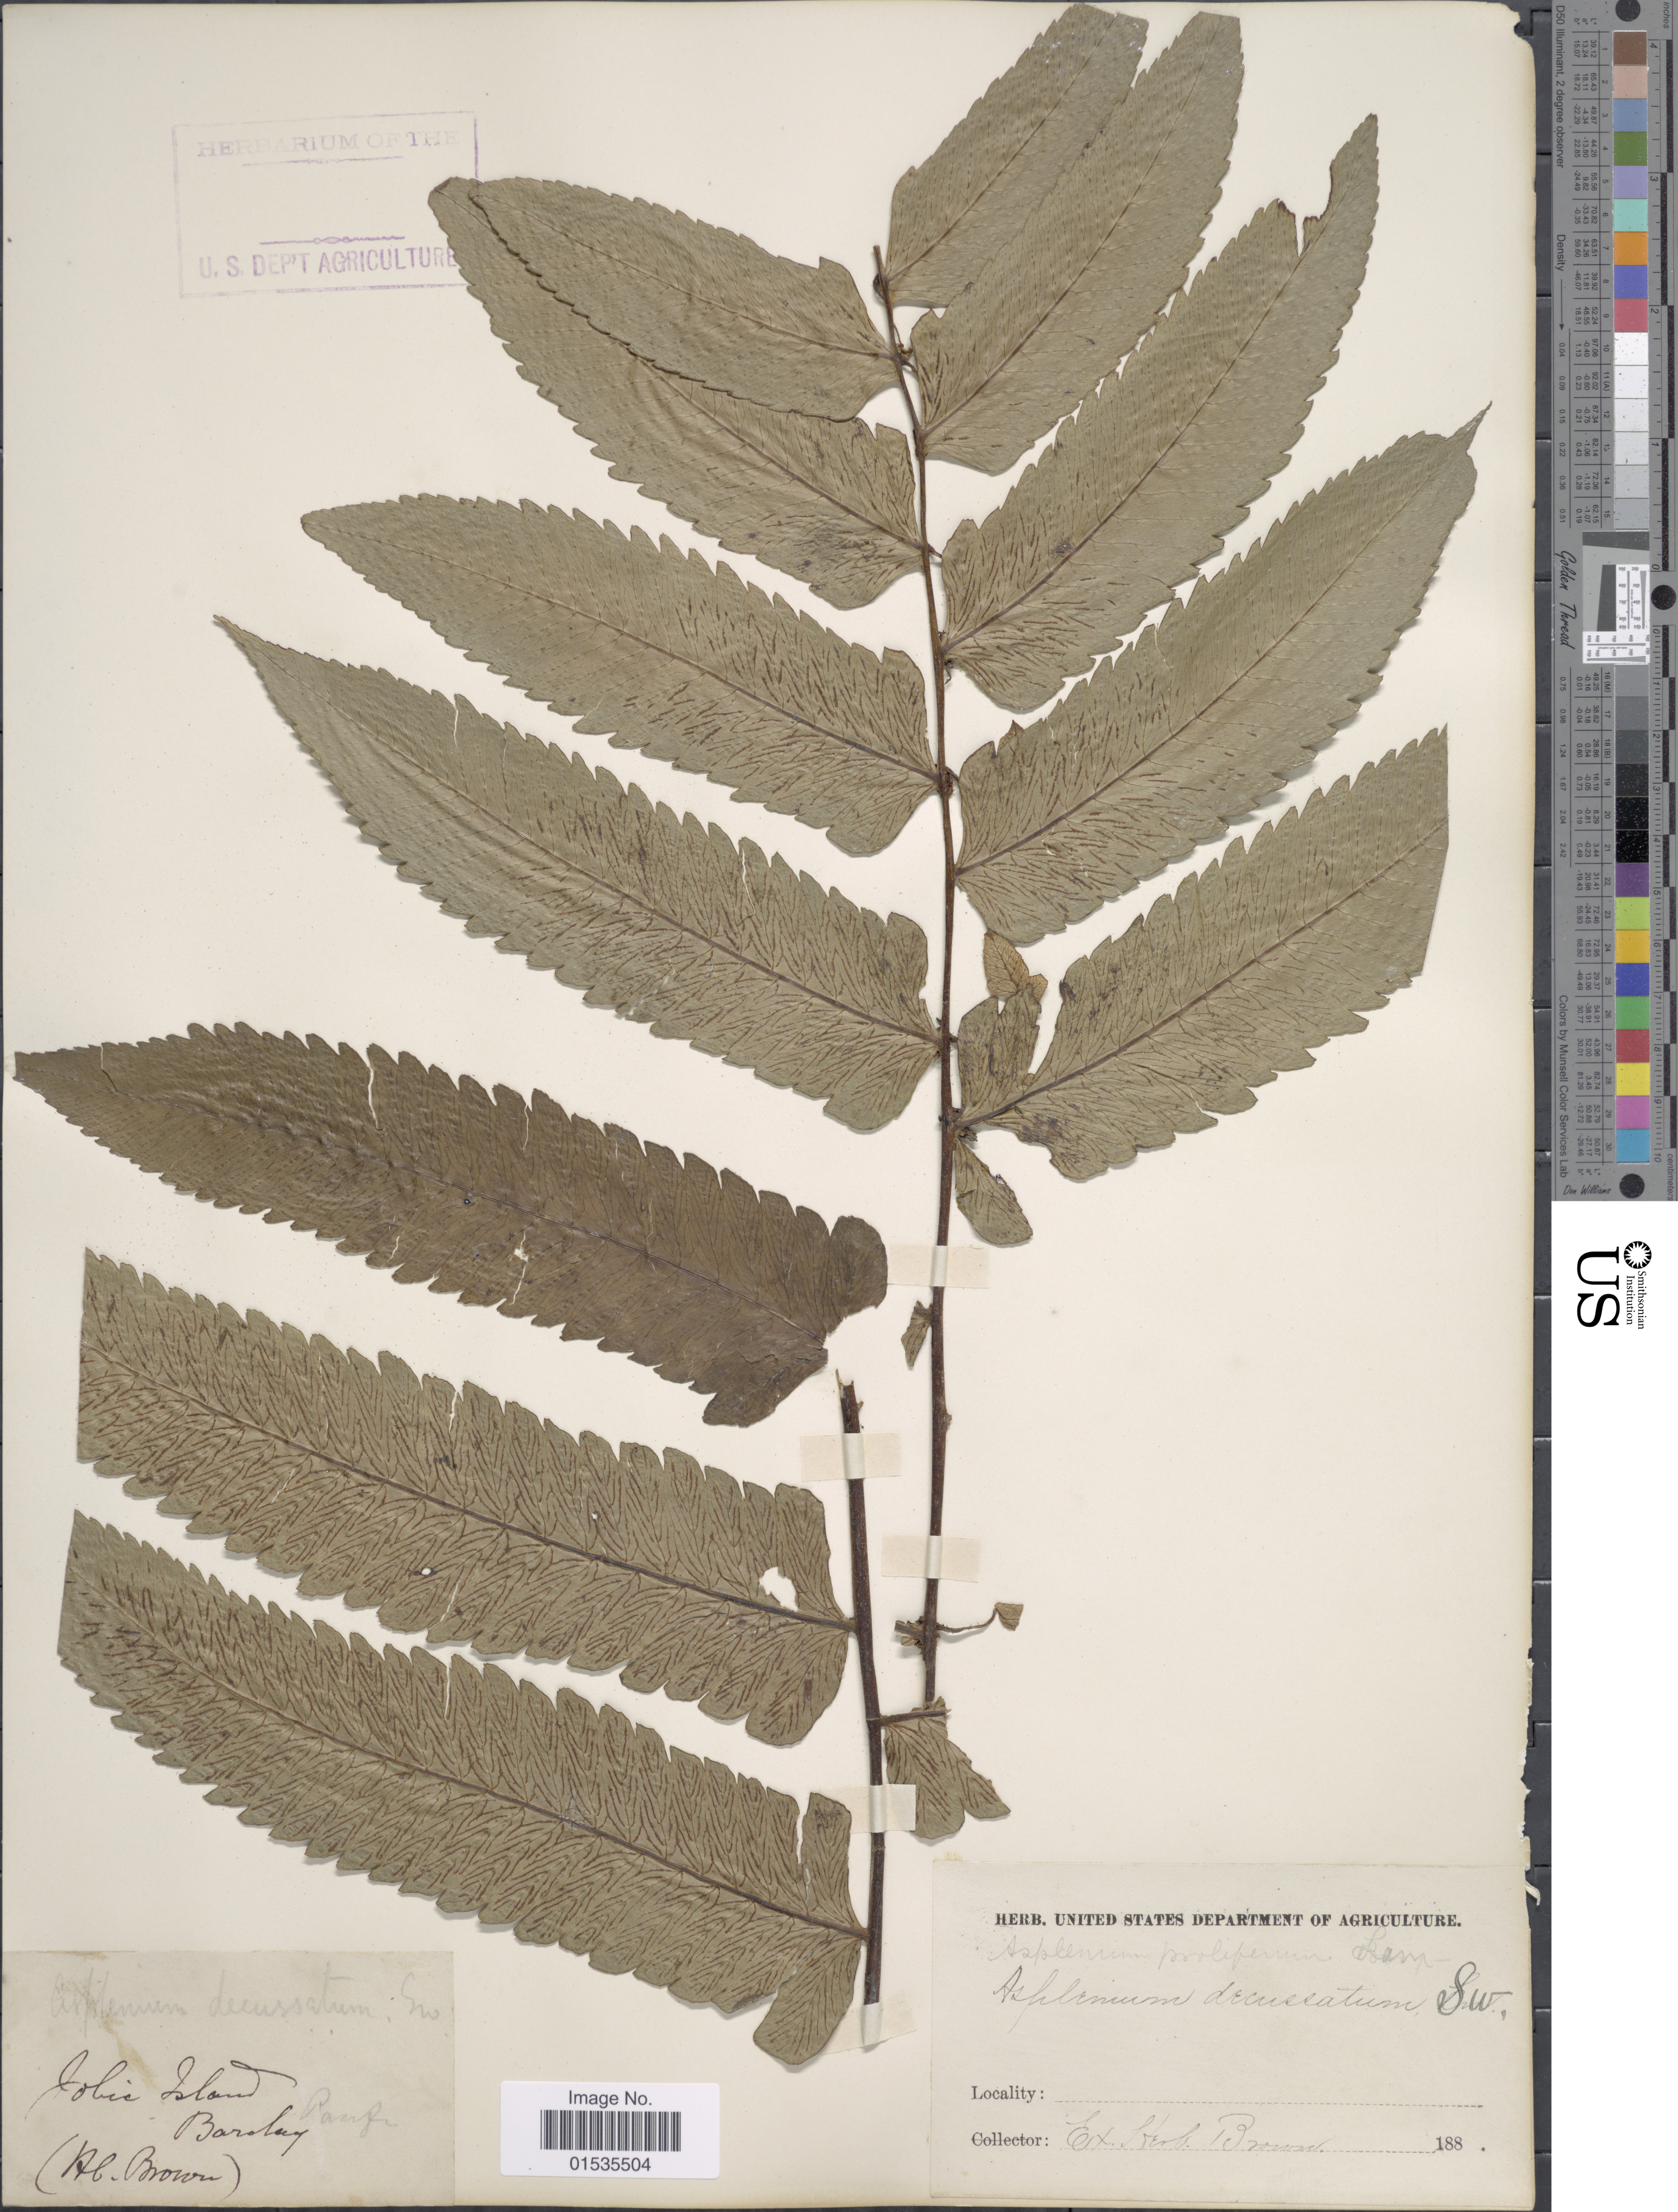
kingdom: Plantae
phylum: Tracheophyta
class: Polypodiopsida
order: Polypodiales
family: Athyriaceae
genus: Diplazium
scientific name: Diplazium proliferum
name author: (Lam.) Thouars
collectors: ex herb. Brouset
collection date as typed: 188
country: Indonesia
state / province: Papua